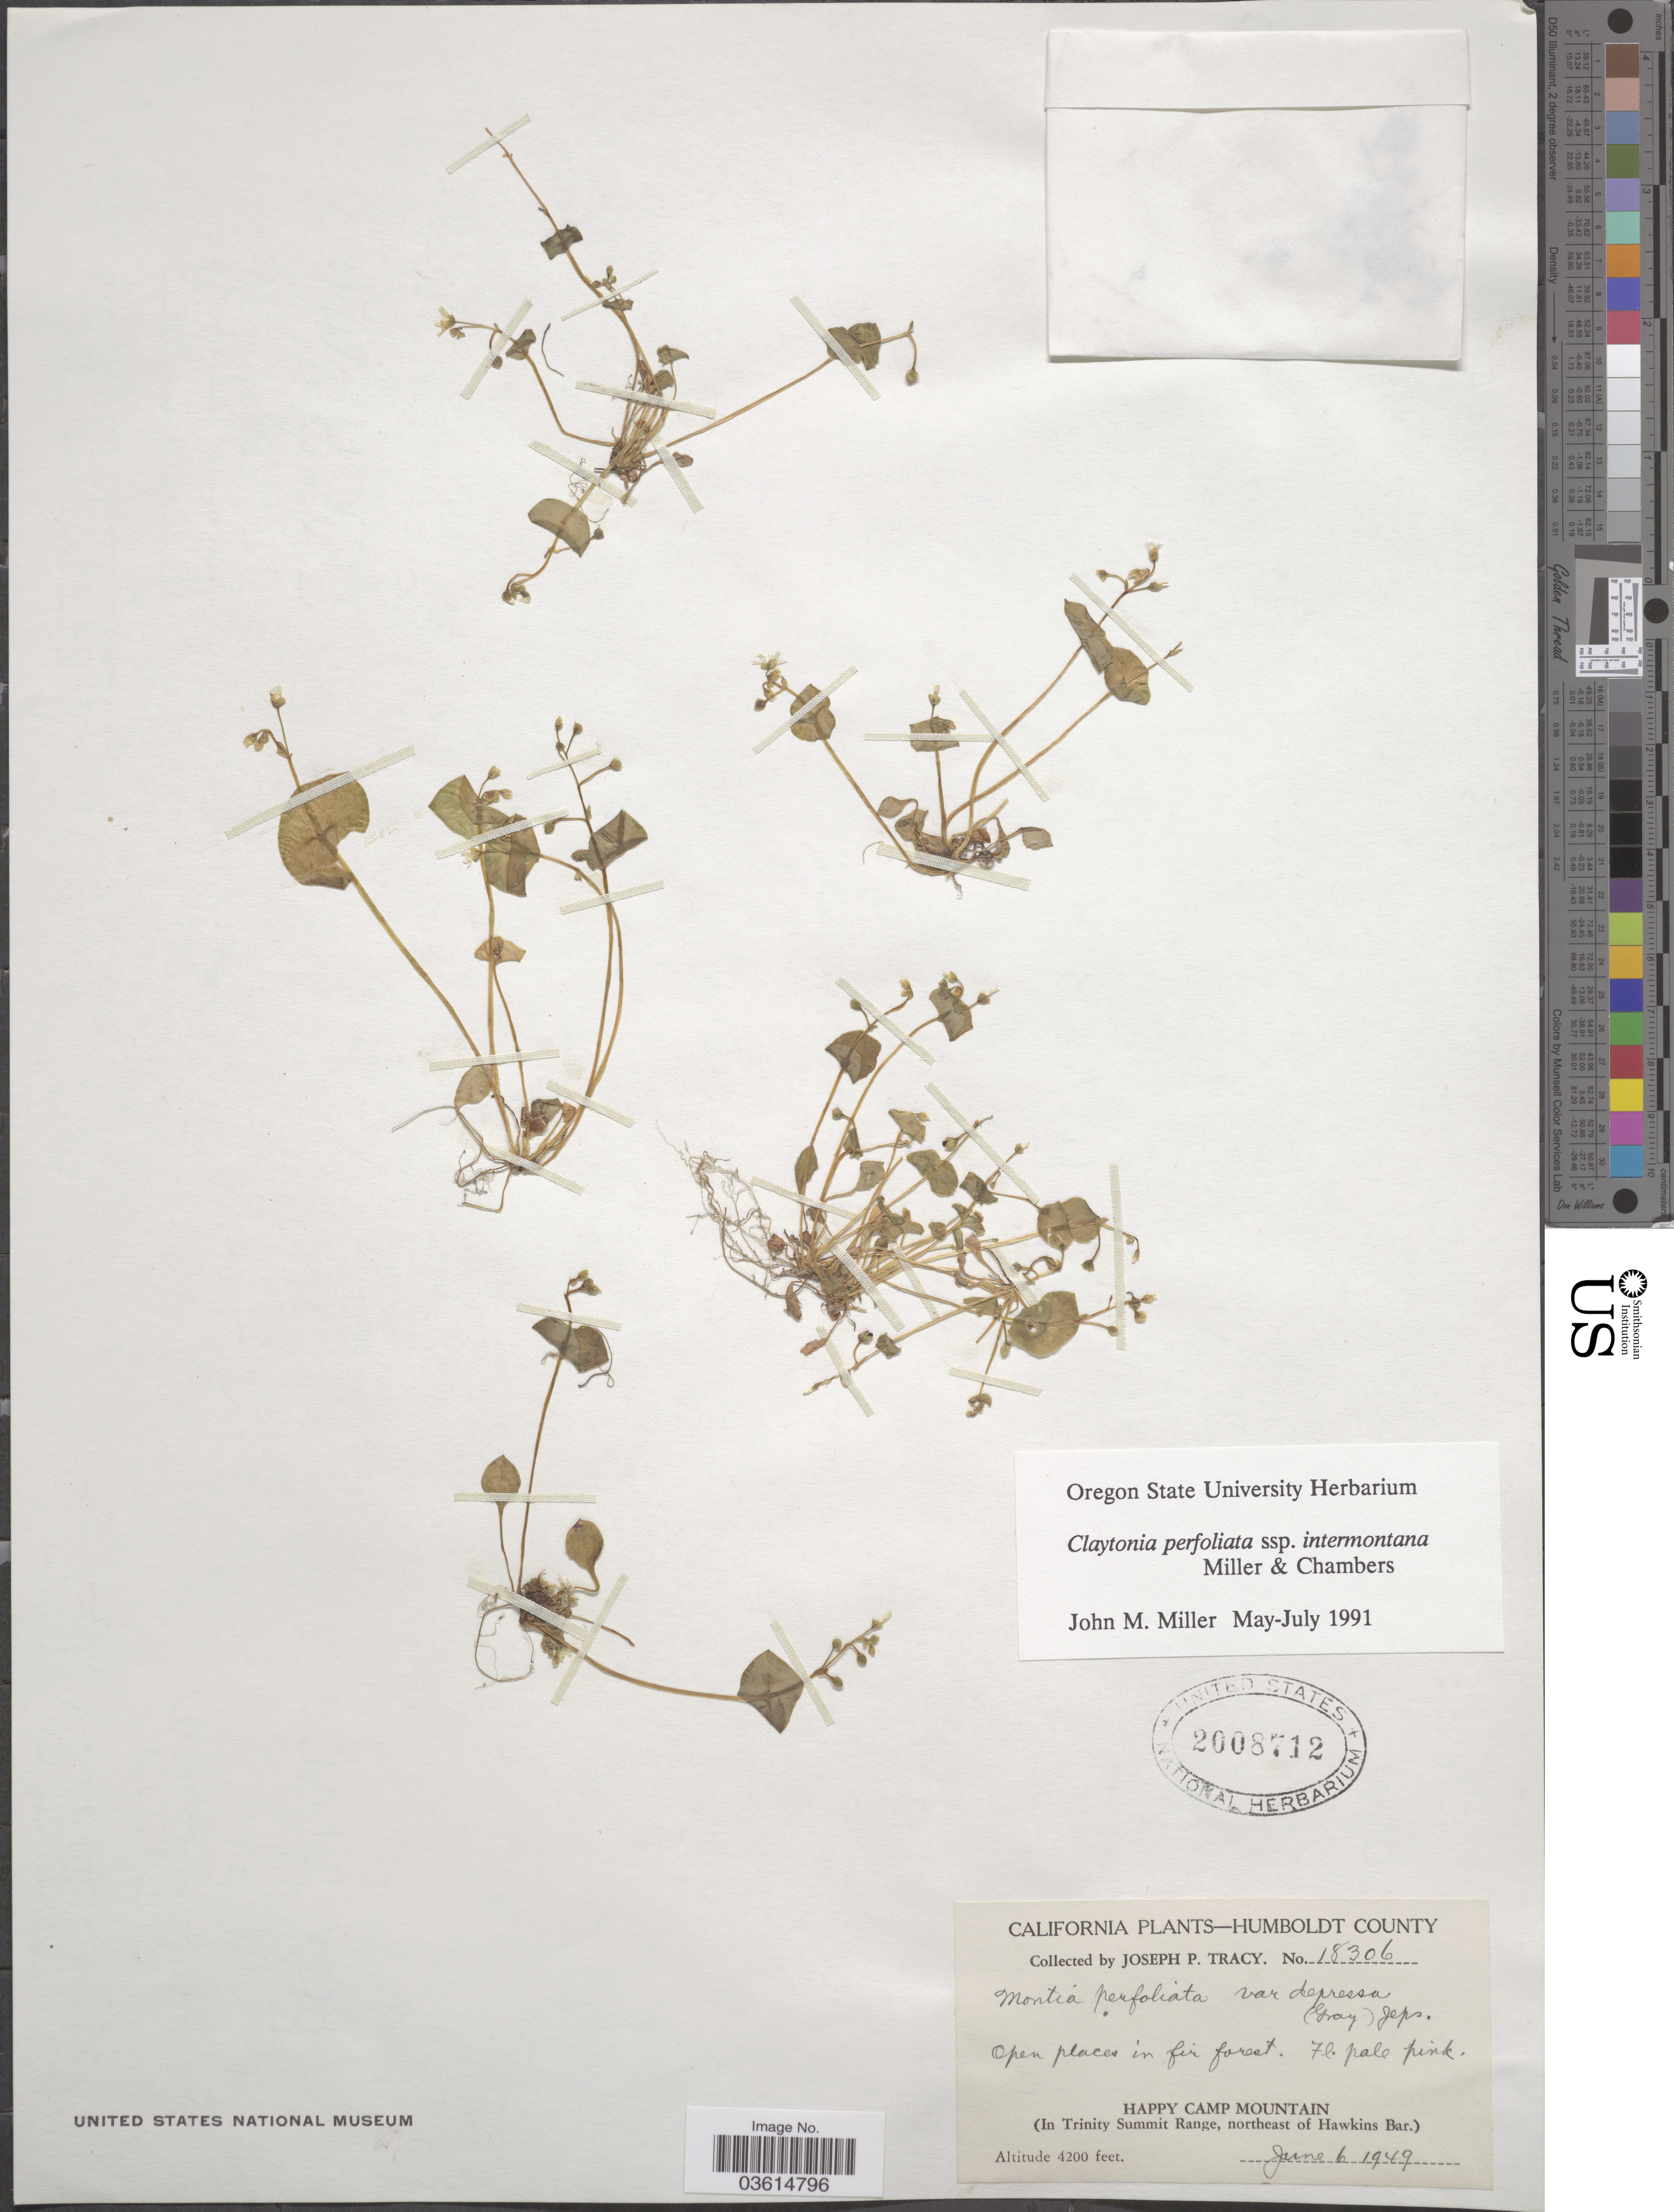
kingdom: Plantae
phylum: Tracheophyta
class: Magnoliopsida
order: Caryophyllales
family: Montiaceae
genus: Claytonia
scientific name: Claytonia perfoliata subsp. intermontana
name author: Mill. & Chambers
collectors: J. Tracy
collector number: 18306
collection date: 1949-06-06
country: United States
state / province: California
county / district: Humboldt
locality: Humboldt County. Happy Camp Mountain (In trinity Summit Range, northeast of Hawkins Bar.).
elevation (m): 1280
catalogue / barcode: US 2008712